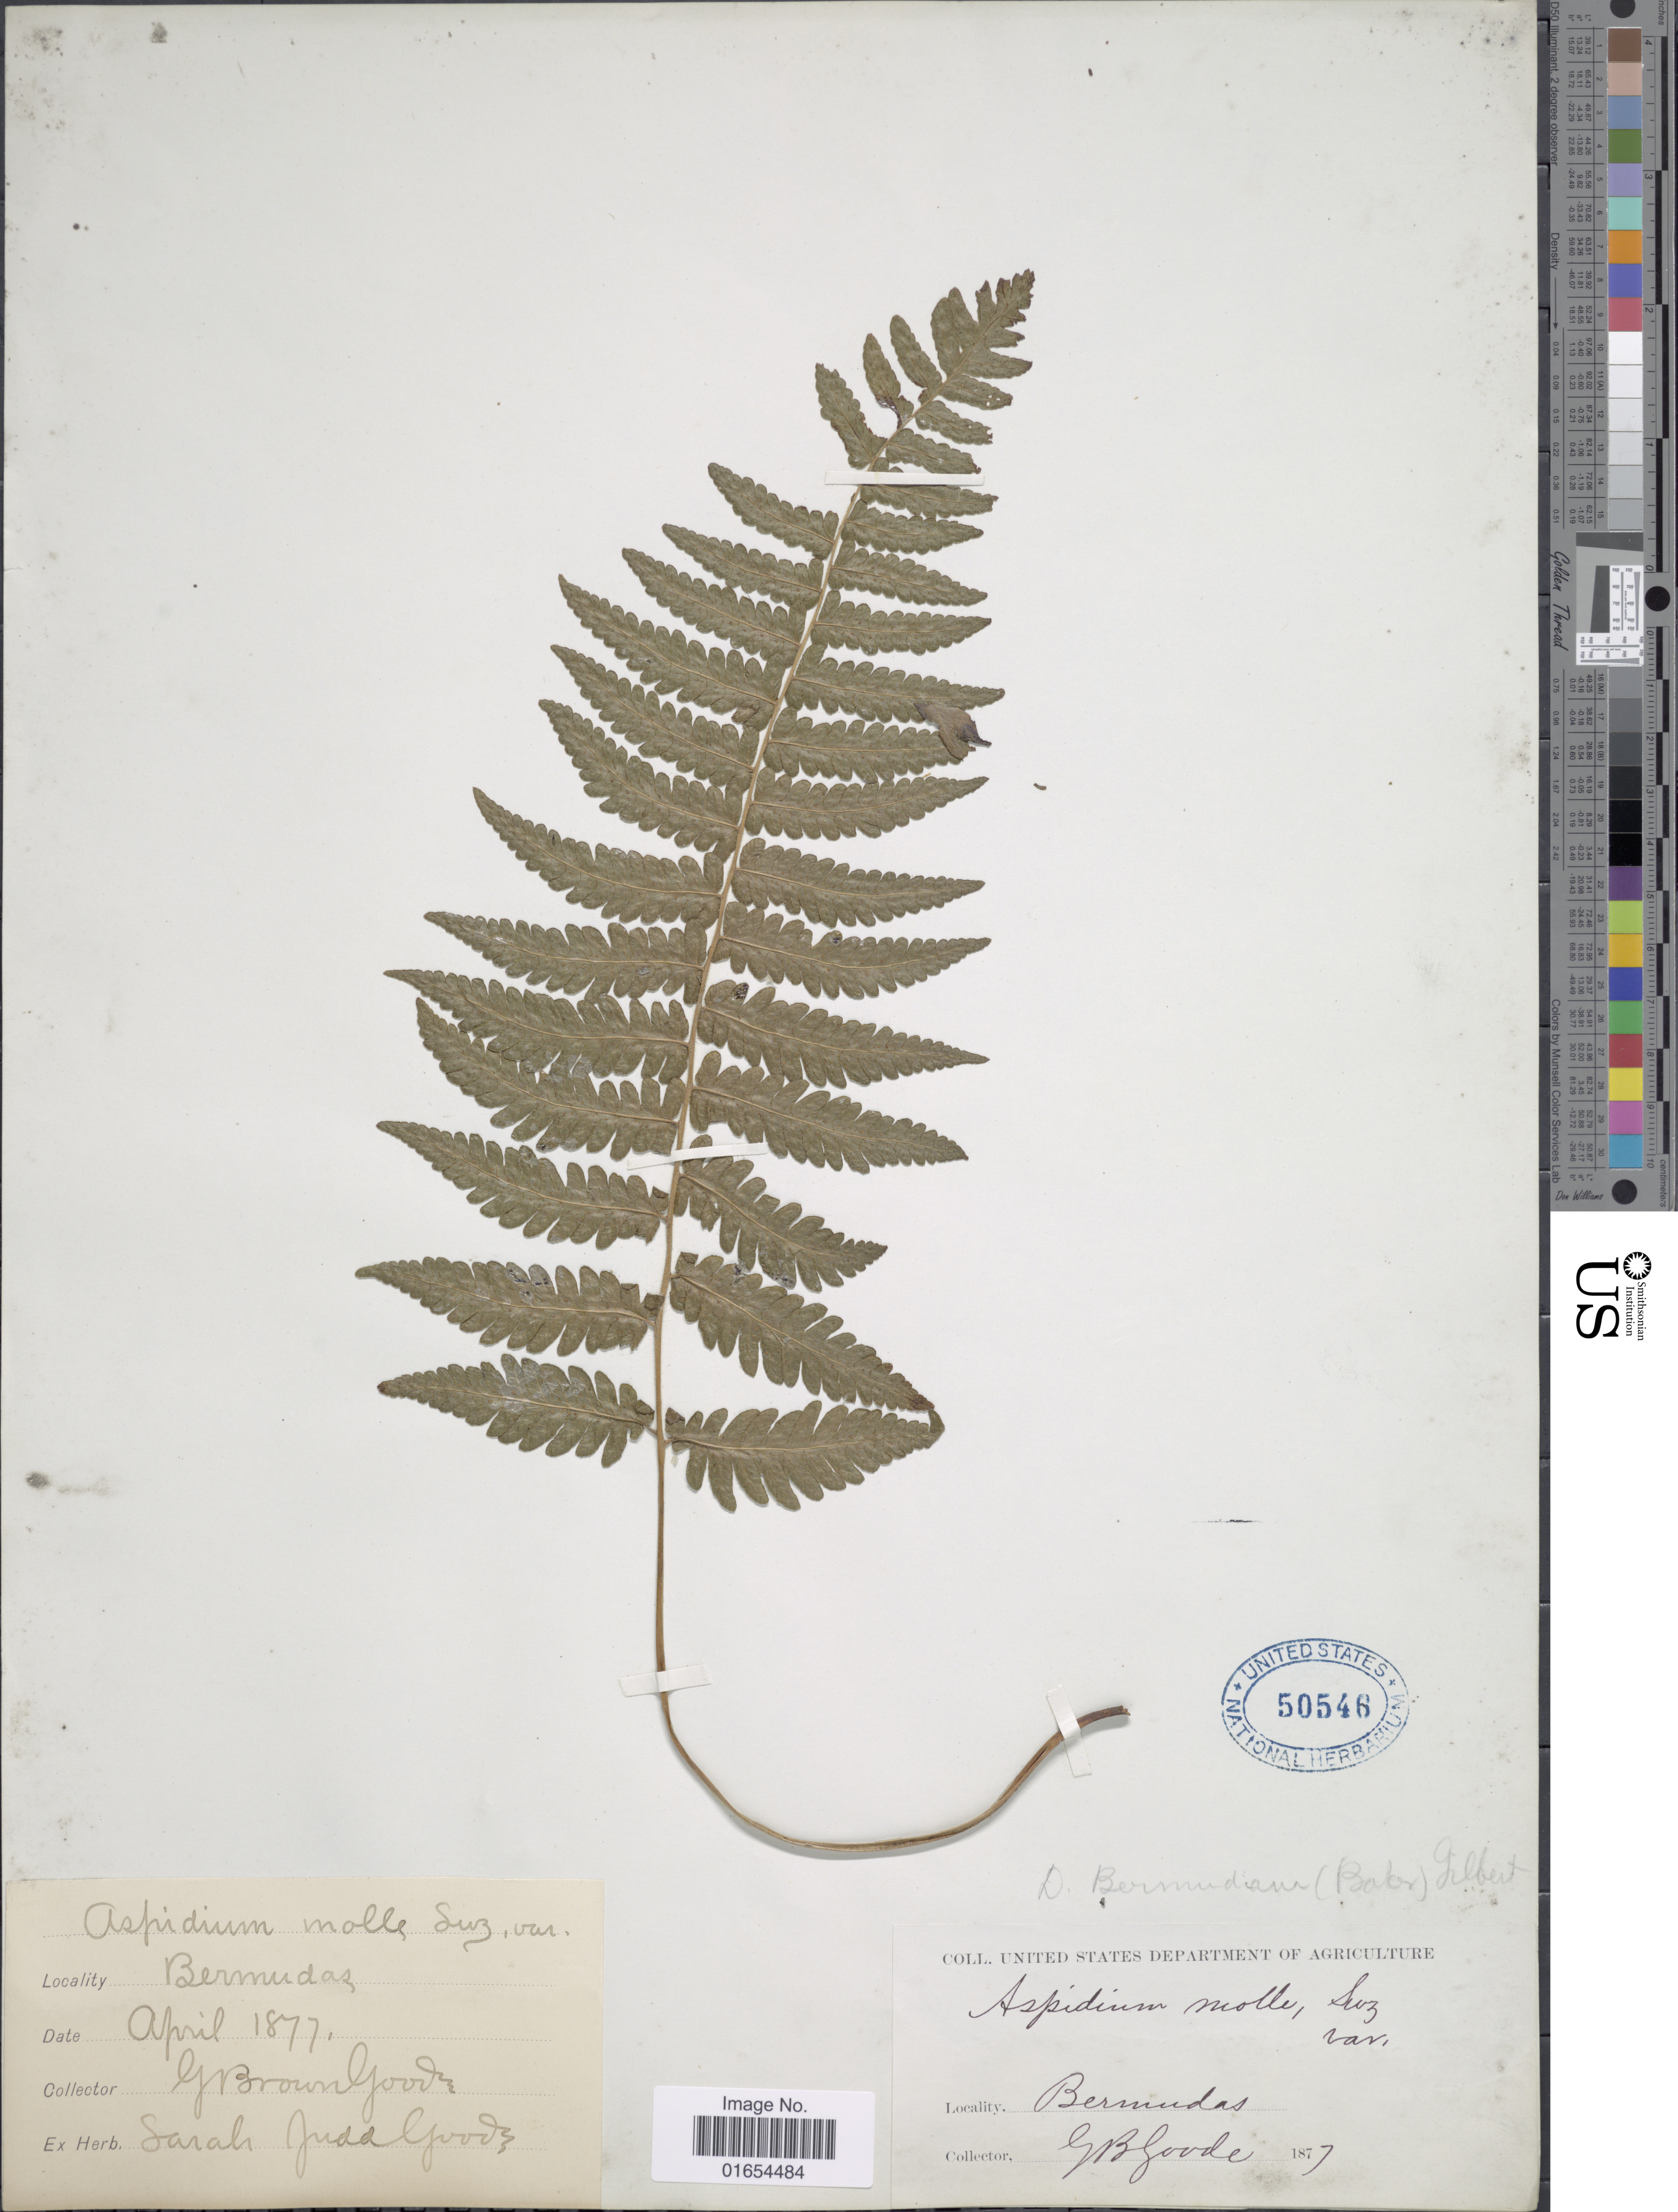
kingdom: Plantae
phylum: Tracheophyta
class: Polypodiopsida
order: Polypodiales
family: Thelypteridaceae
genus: Goniopteris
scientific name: Goniopteris bermudiana (Baker) comb. nov., ined 2015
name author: (Baker)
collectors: G. Goode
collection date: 1877-04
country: Bermuda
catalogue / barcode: US 50546